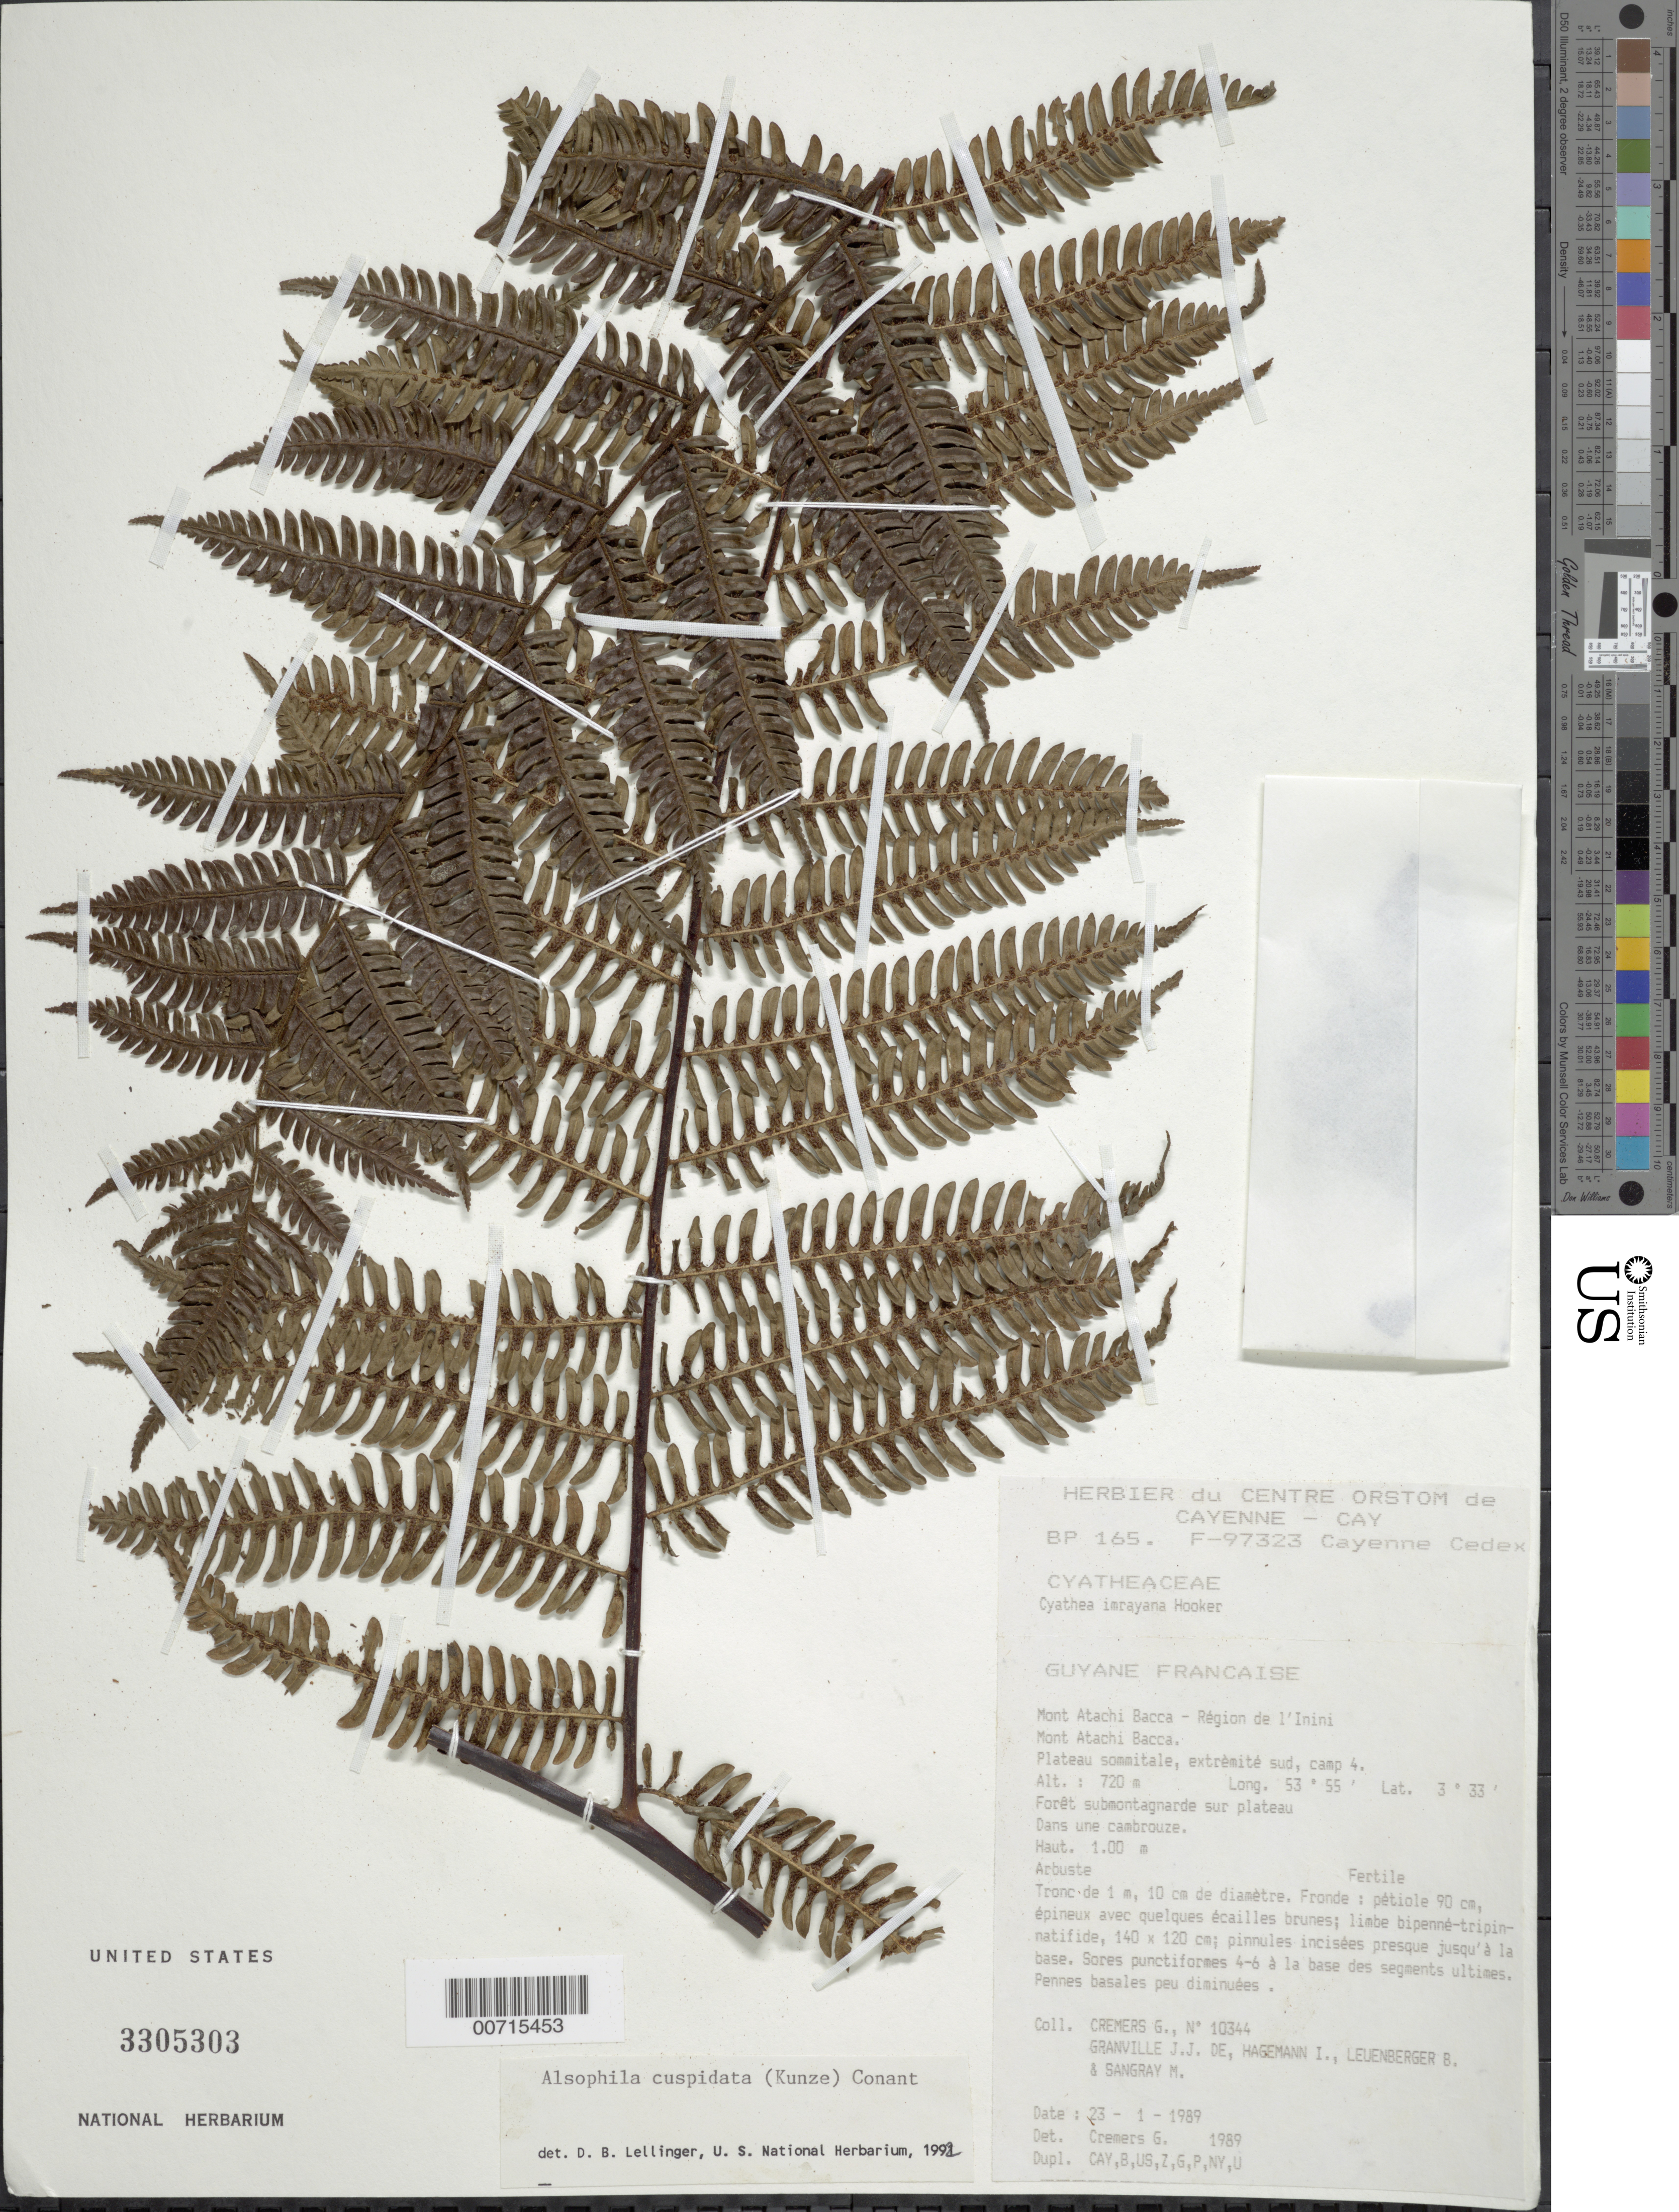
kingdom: Plantae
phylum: Tracheophyta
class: Polypodiopsida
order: Cyatheales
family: Cyatheaceae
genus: Alsophila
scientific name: Alsophila cuspidata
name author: (Kunze) D.S. Conant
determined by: Lellinger, David B., (BOT), Smithsonian Institution - National Museum of Natural History (UNITED STATES)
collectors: G. Cremers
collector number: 10344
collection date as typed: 23-Jan-89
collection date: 1989-01-23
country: French Guiana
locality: Mont Atachi Bacca, région de l'Inini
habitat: Forêt submontagnarde sur plateau, dans une cambrouze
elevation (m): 720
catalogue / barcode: US 3305303